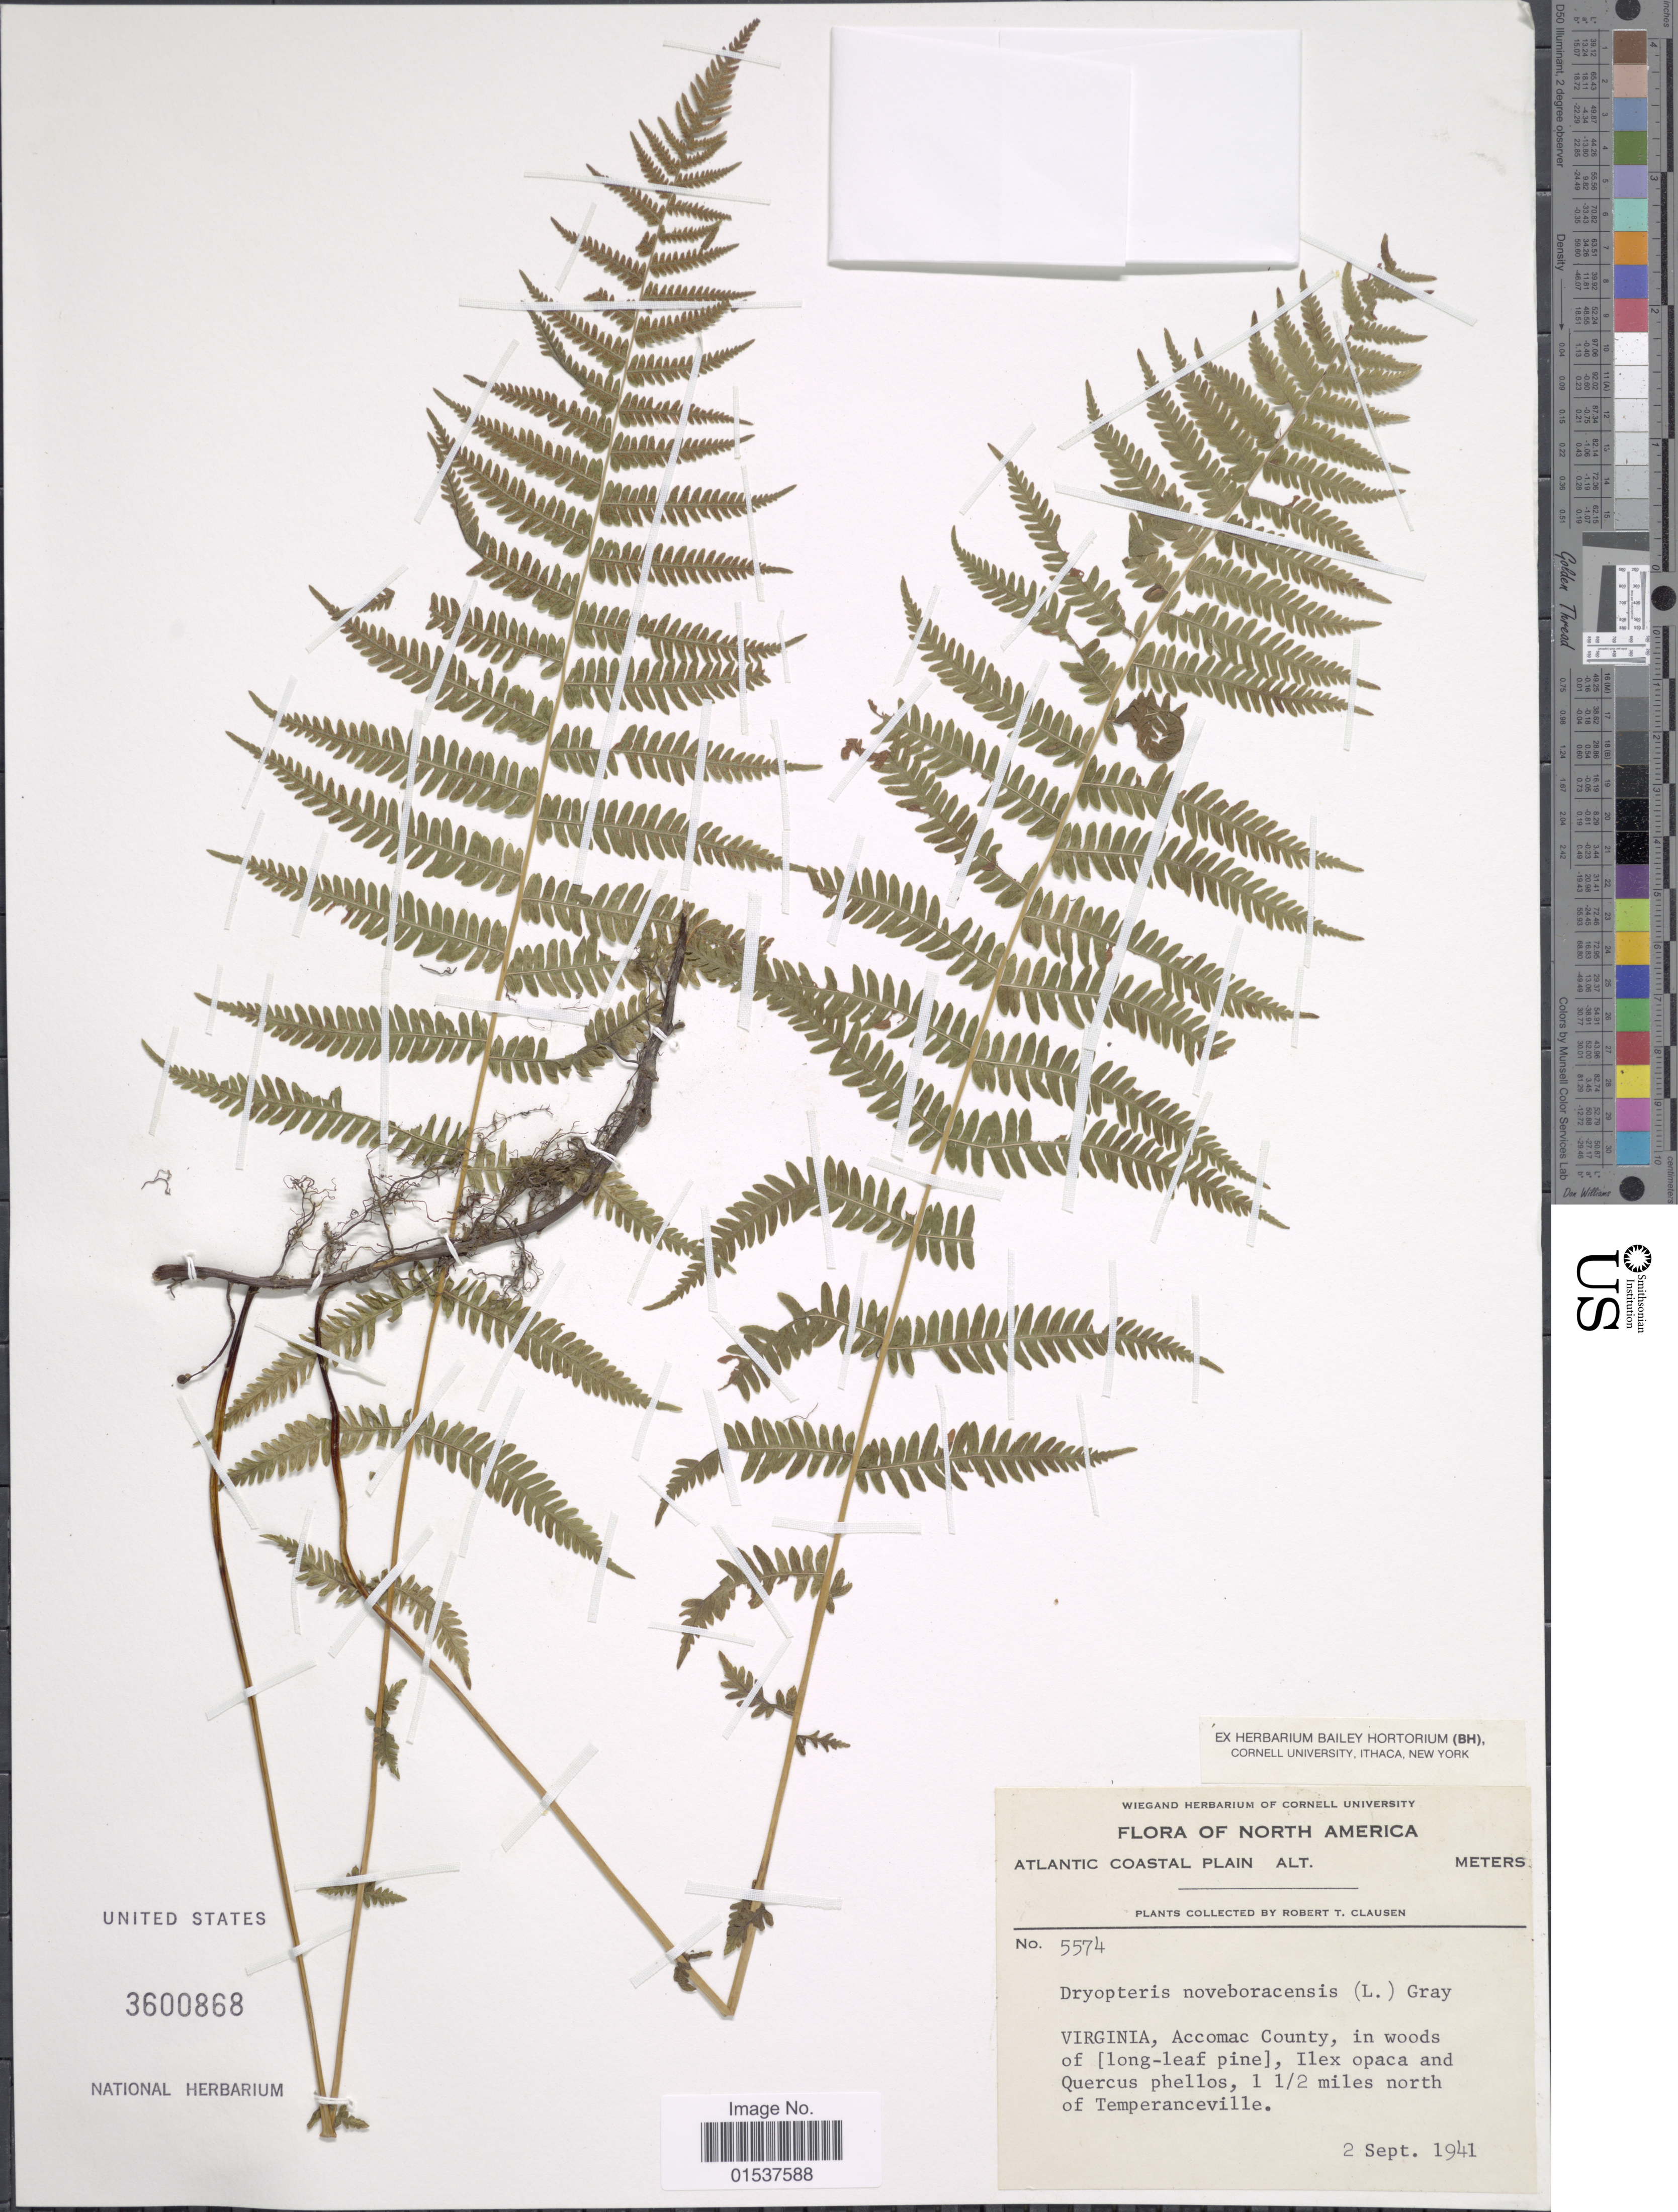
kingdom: Plantae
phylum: Tracheophyta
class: Polypodiopsida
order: Polypodiales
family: Thelypteridaceae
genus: Parathelypteris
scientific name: Parathelypteris noveboracensis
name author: (L.) Ching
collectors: R. T. Clausen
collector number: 5574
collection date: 1941-09-02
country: United States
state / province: Virginia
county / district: Accomack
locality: North America, Atlantic Coastal Plain, Virginia, Accomac County. 1½ miles north of Temperanceville.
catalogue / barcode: US 3600868